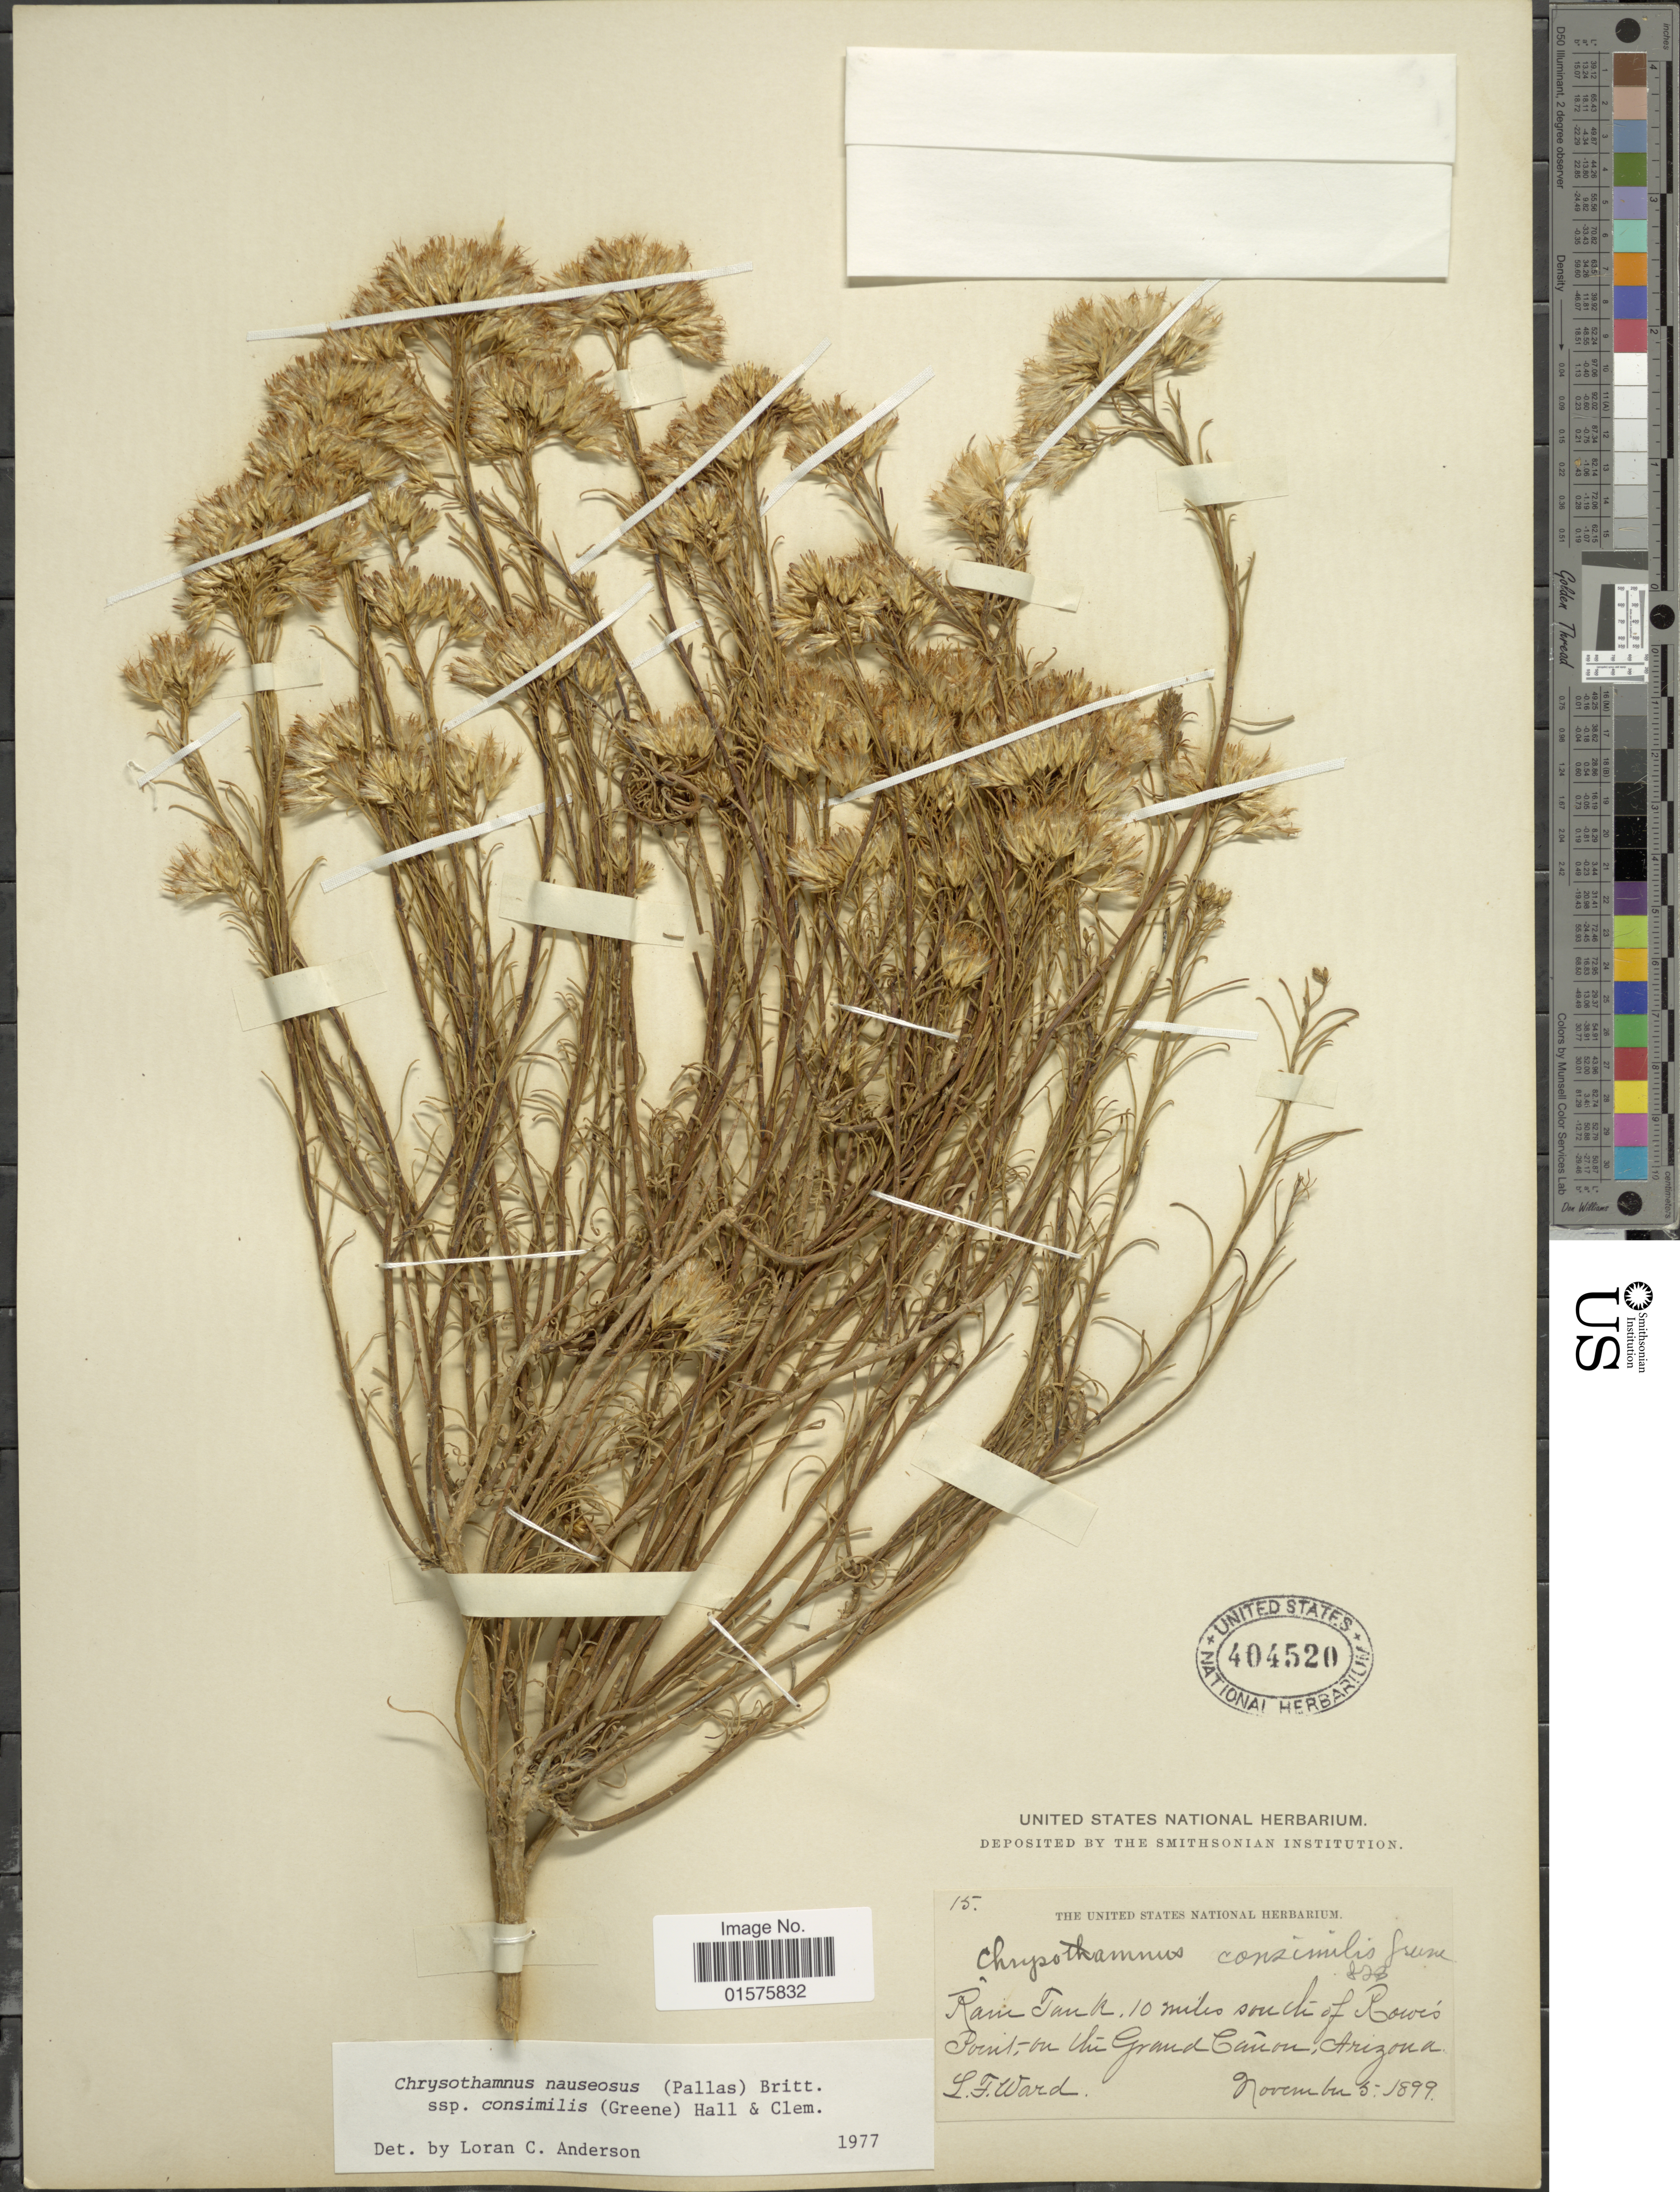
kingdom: Plantae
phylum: Tracheophyta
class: Magnoliopsida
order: Asterales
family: Asteraceae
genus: Ericameria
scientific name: Ericameria nauseosa var. oreophila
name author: (A. Nelson) G.L. Nesom & G.I. Baird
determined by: Urbatsch, Lowell E., Curator (LSU), Louisiana State University (UNITED STATES)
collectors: L. Ward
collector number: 15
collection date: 1899-11-05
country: United States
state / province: Arizona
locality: Ram Tank, 10 miles south of Rowe's Point, on the Grand Cañon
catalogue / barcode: US 404520